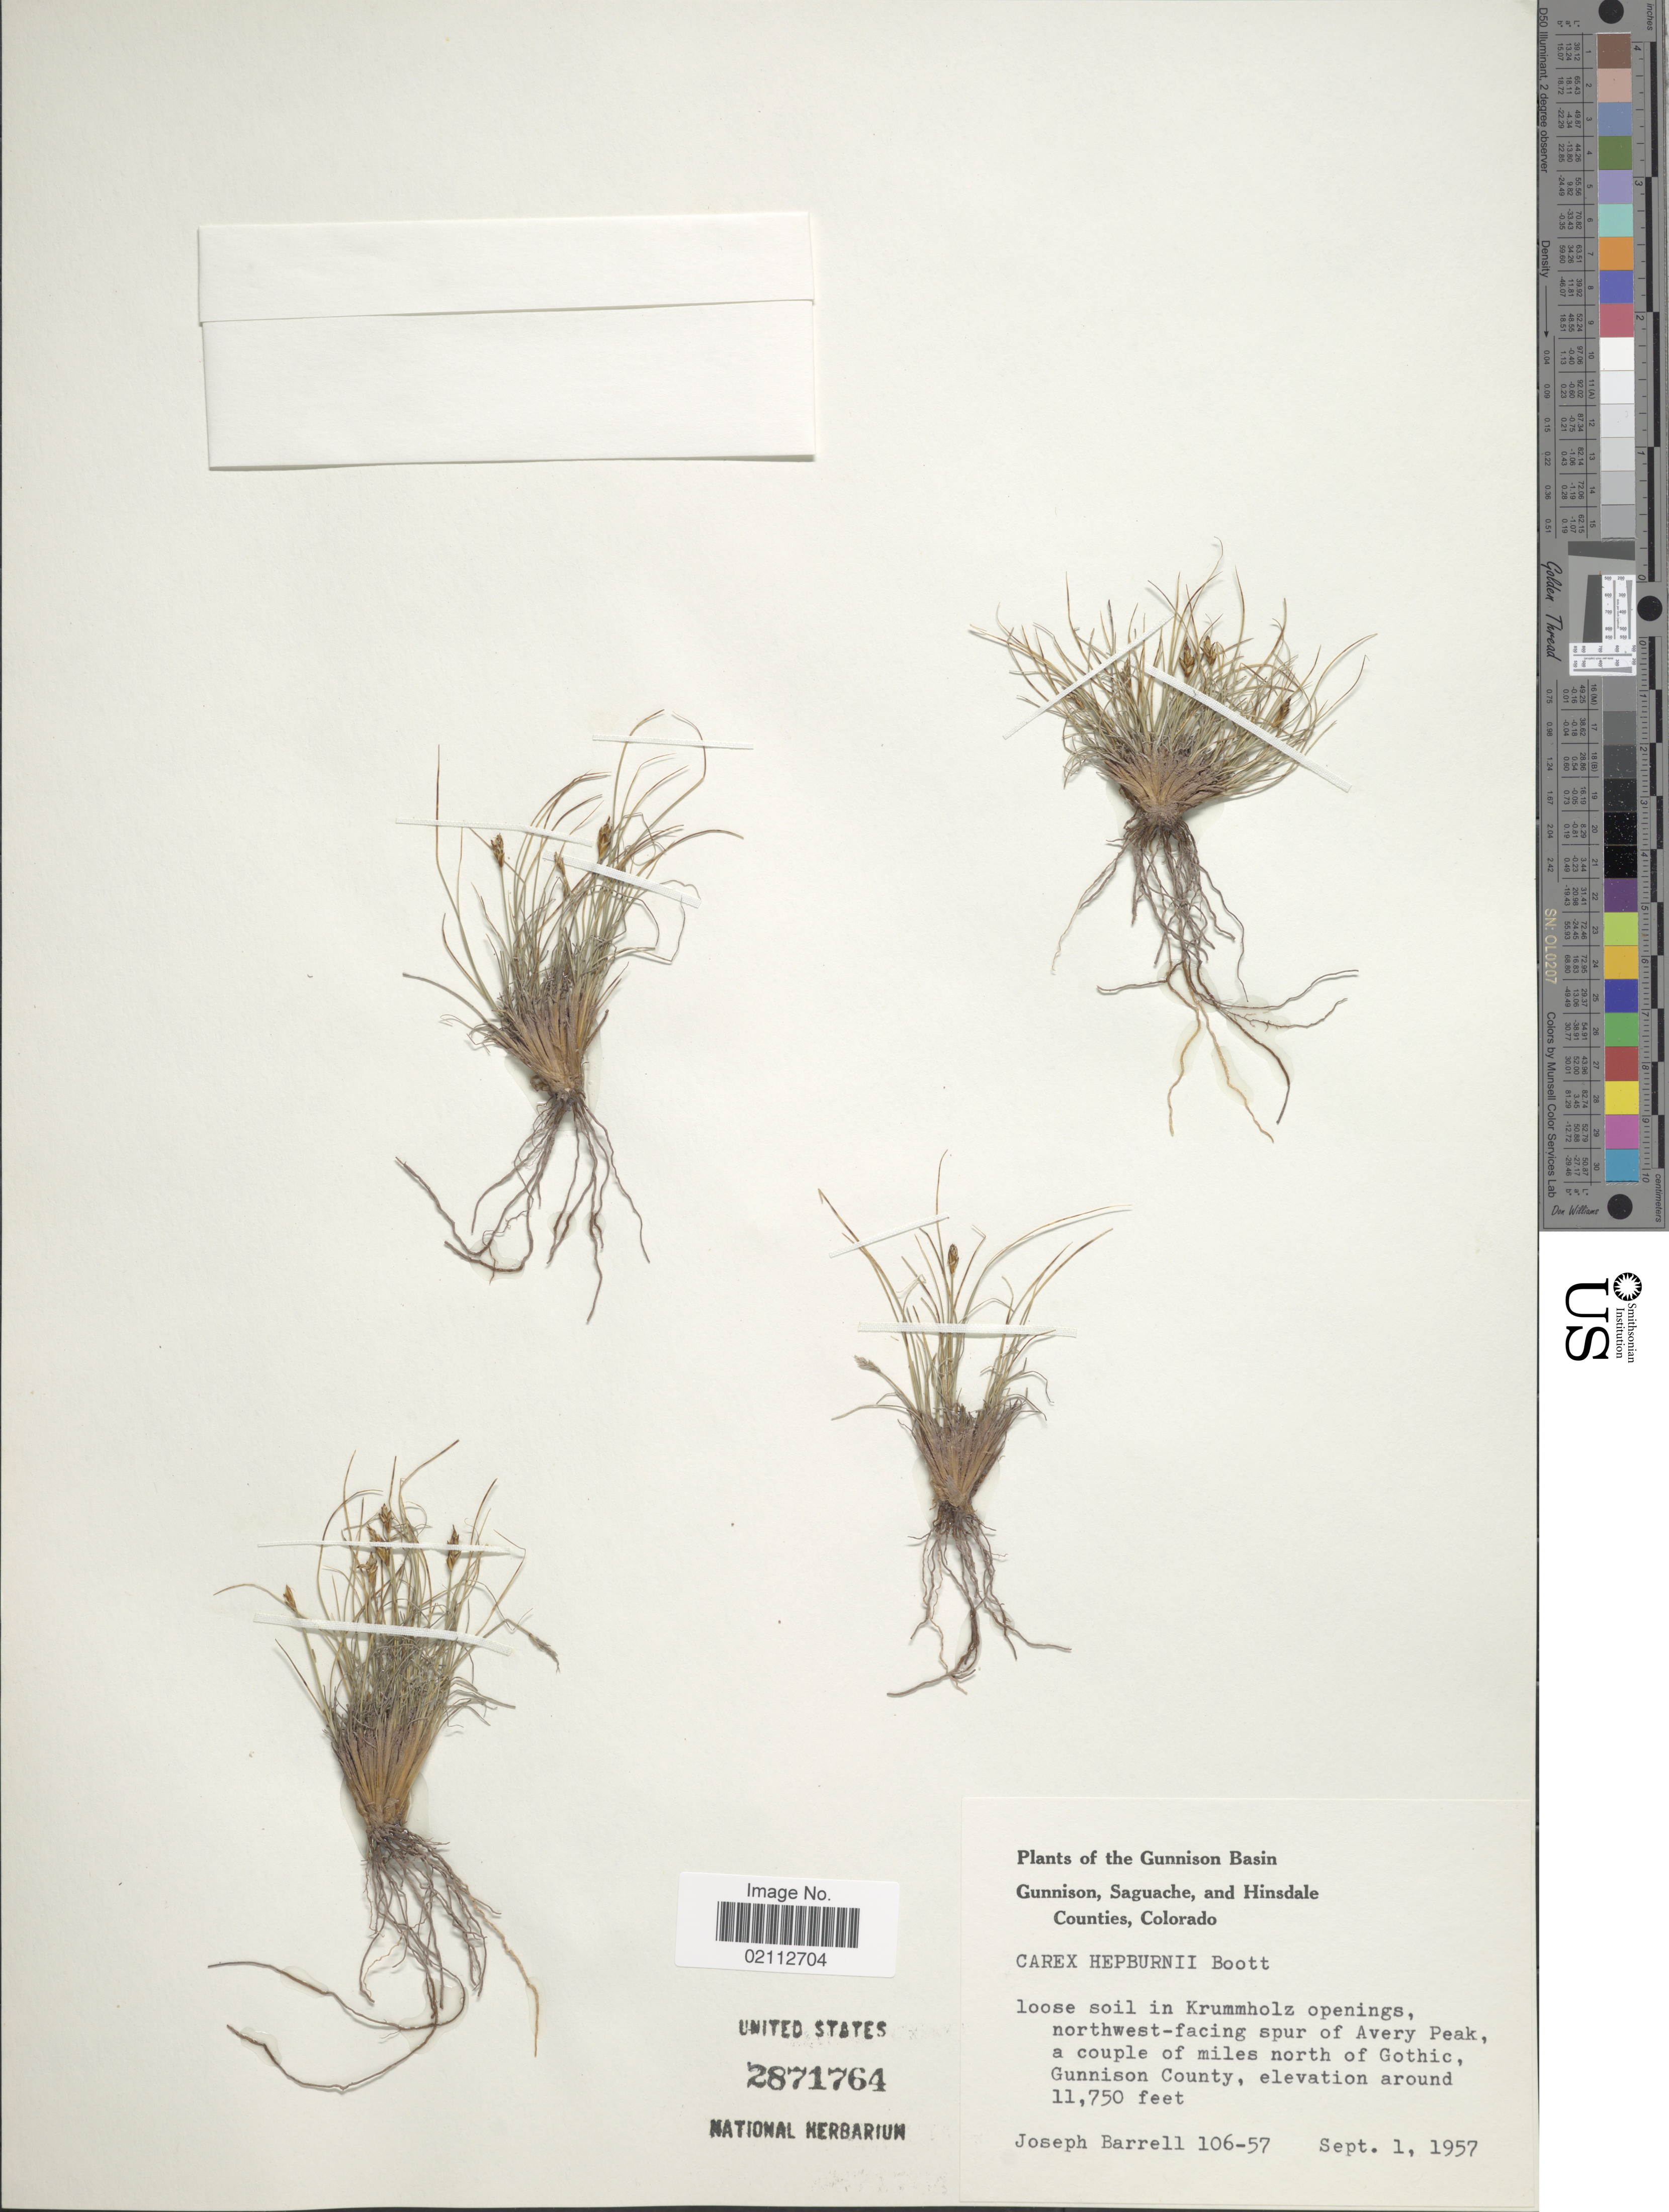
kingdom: Plantae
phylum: Tracheophyta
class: Liliopsida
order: Poales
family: Cyperaceae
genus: Carex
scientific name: Carex nardina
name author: (Hornem.) Fr.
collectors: J. Barrell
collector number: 106-57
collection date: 1957-09-01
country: United States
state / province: Colorado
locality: Gunnison Basin. northwest-facing spur of Avery Peak, a couple miles north of Gothic, Gunnison County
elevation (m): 3581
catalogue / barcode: US 2871764